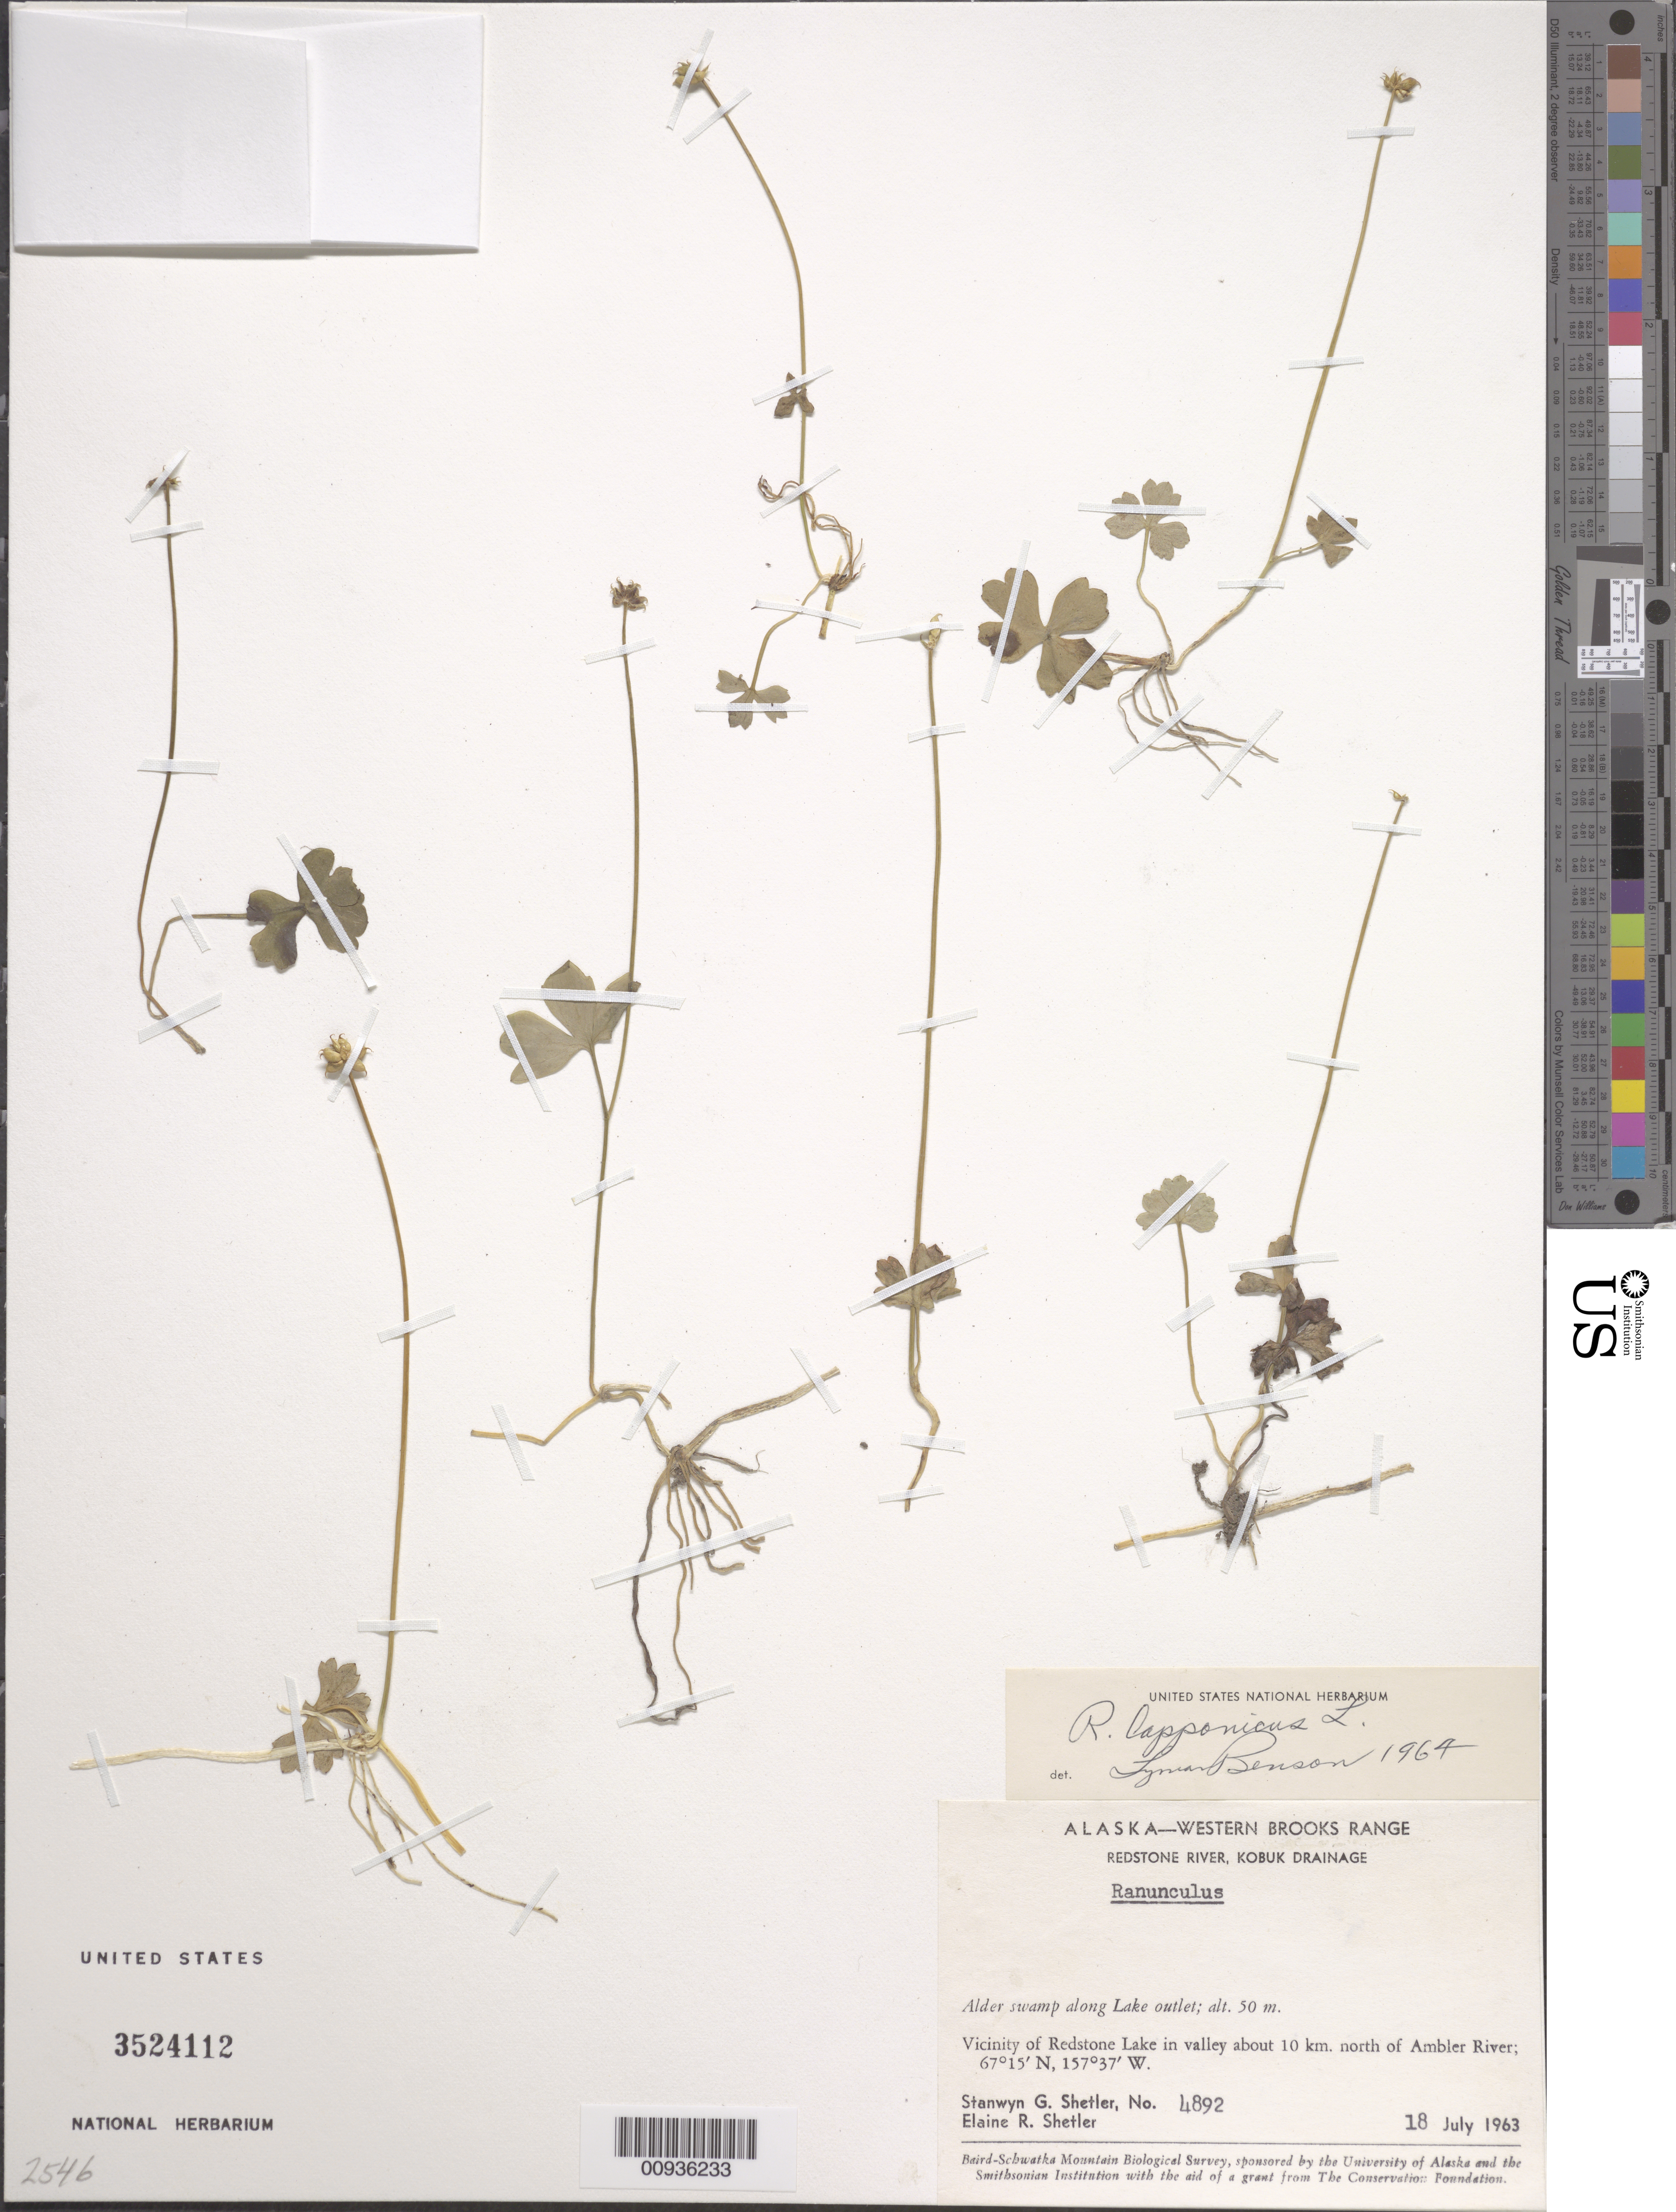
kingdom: Plantae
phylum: Tracheophyta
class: Magnoliopsida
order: Ranunculales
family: Ranunculaceae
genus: Ranunculus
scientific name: Ranunculus lapponicus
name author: L.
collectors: S. Shetler & E. R. Shetler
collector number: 4892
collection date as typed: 18 Jul 1963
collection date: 1963-07-18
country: United States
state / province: Alaska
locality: Vicinity of Redstone Lake in valley about 10 km. north of Ambler River. Western Brooks Range, Redstone River, Kobuk Drainage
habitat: Alder swamp along Lake outlet.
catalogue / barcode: US 3524112